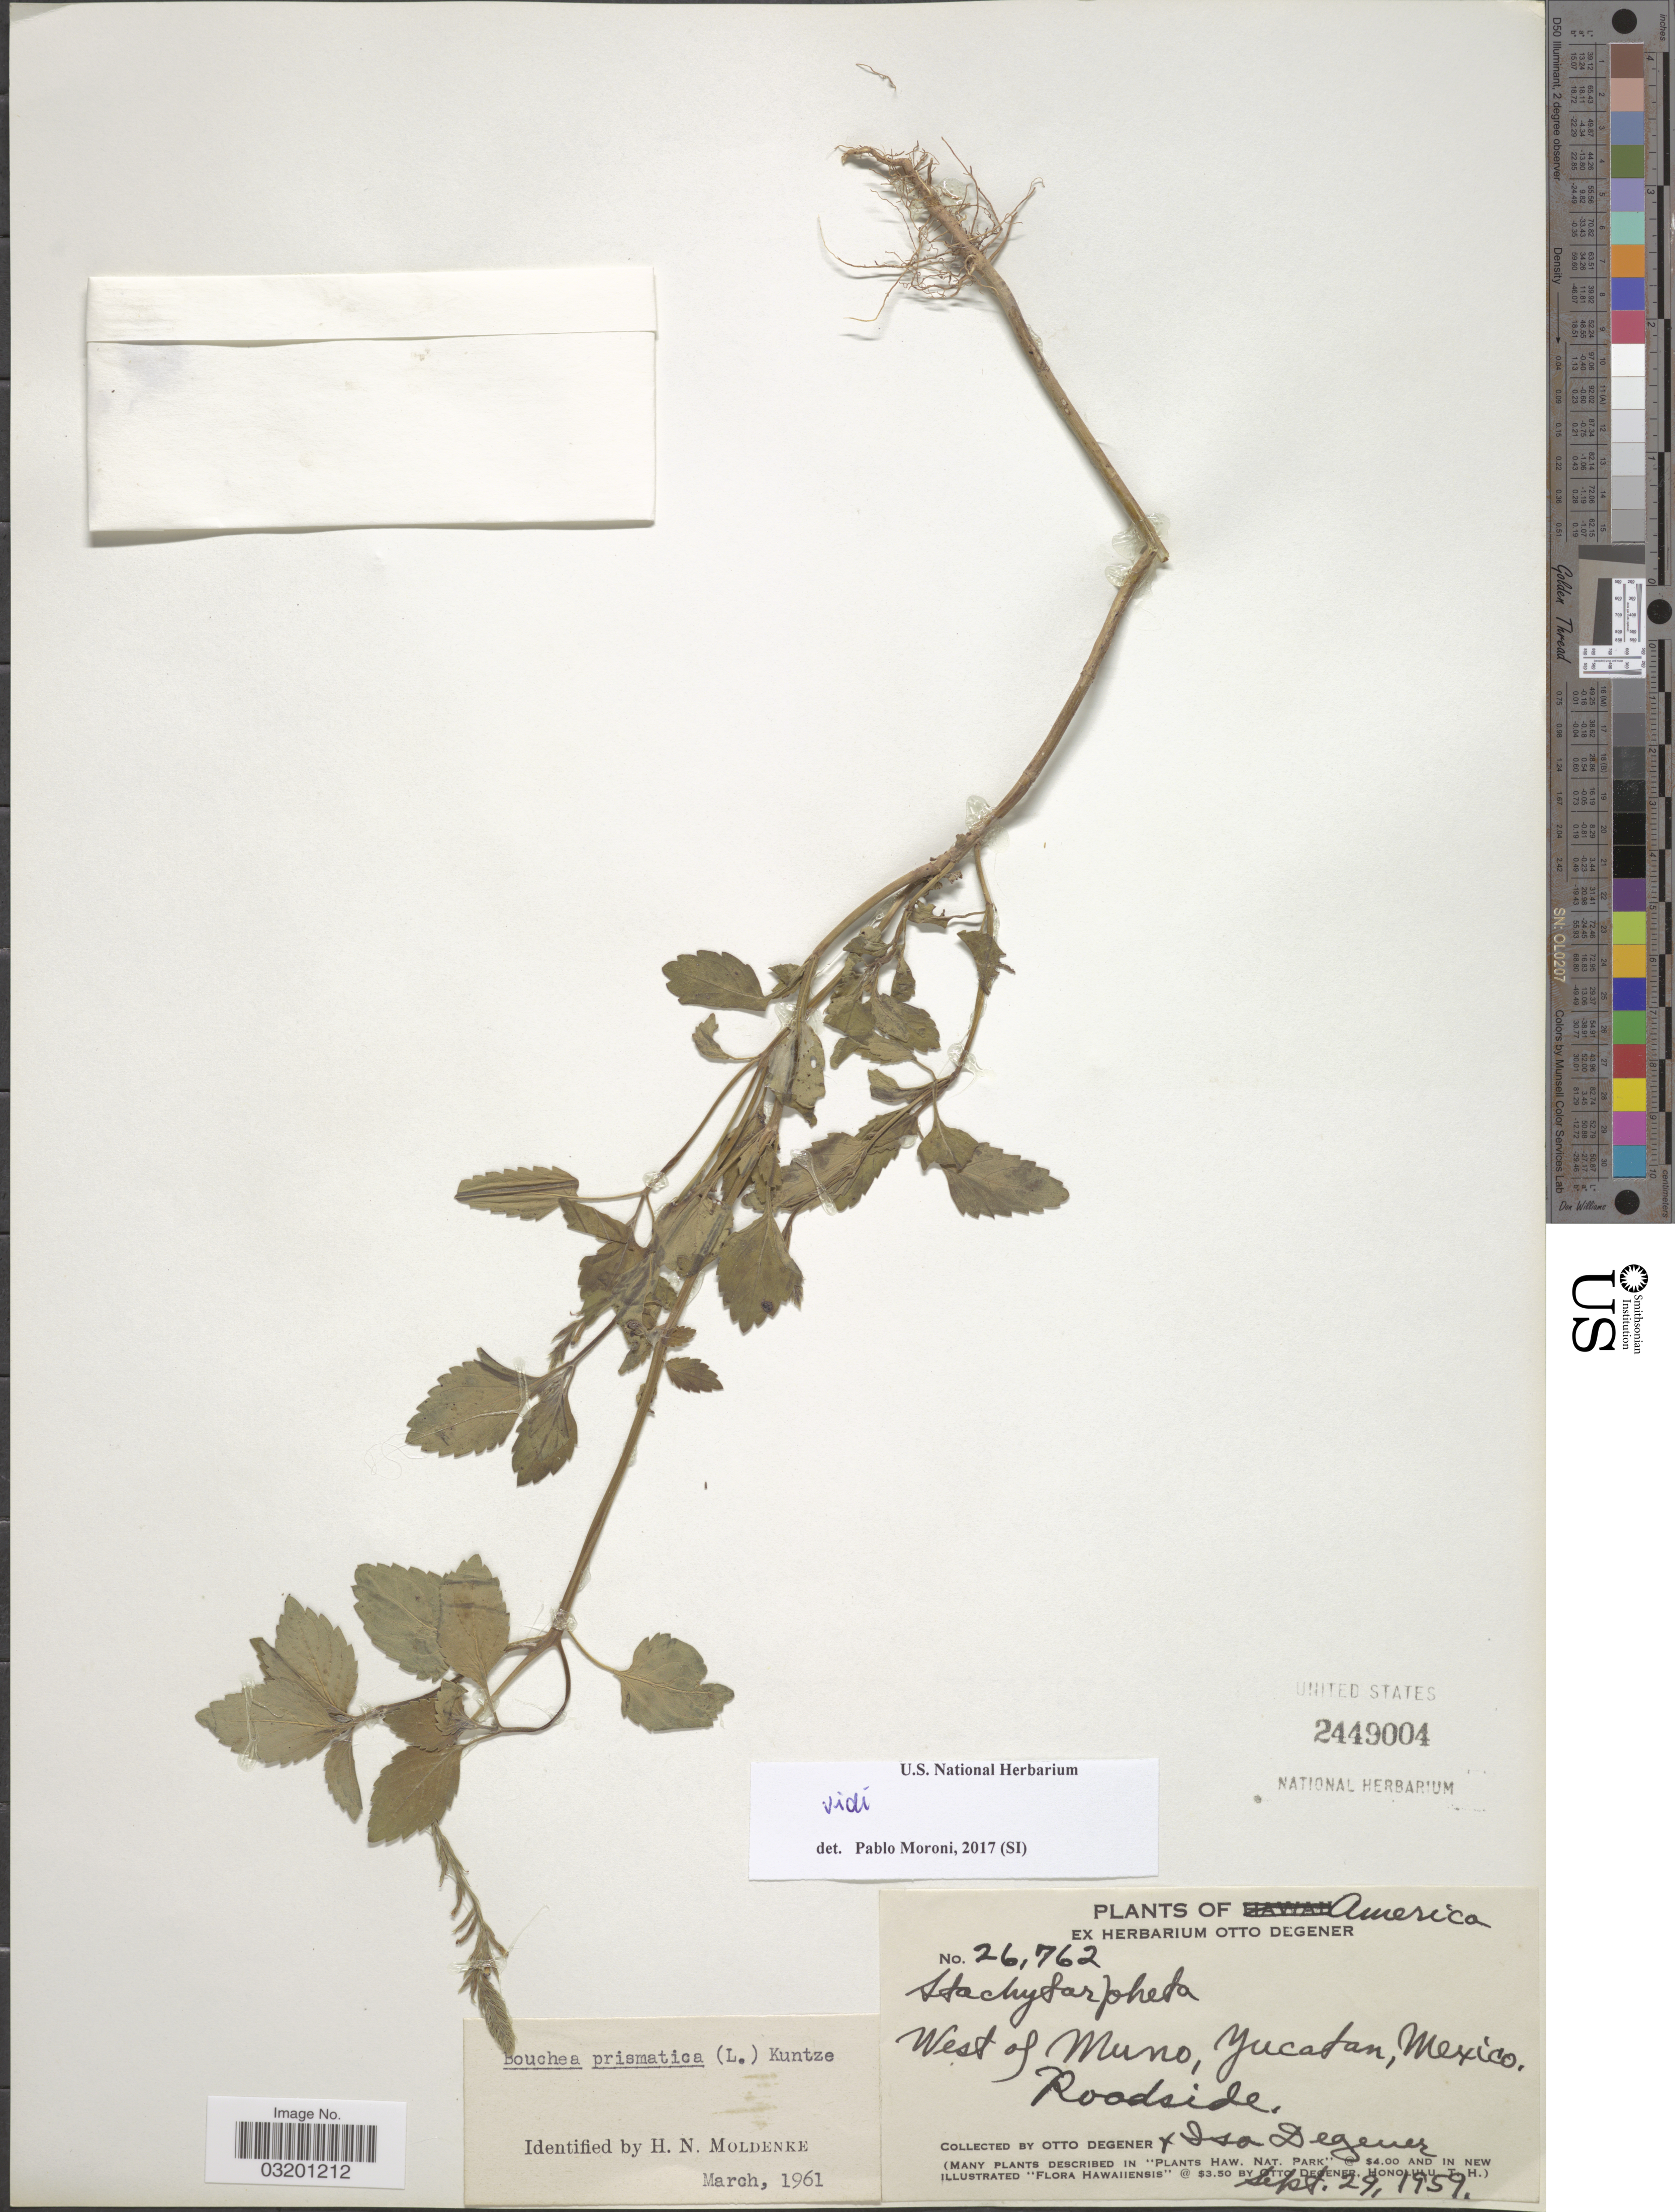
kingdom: Plantae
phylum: Tracheophyta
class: Magnoliopsida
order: Lamiales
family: Verbenaceae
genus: Bouchea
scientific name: Bouchea prismatica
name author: (L.) Kuntze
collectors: O. Degener & I. Degener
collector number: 26762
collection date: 1959-09-29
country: Mexico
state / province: Yucatán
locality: West of Muno. Roadside.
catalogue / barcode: US 2449004